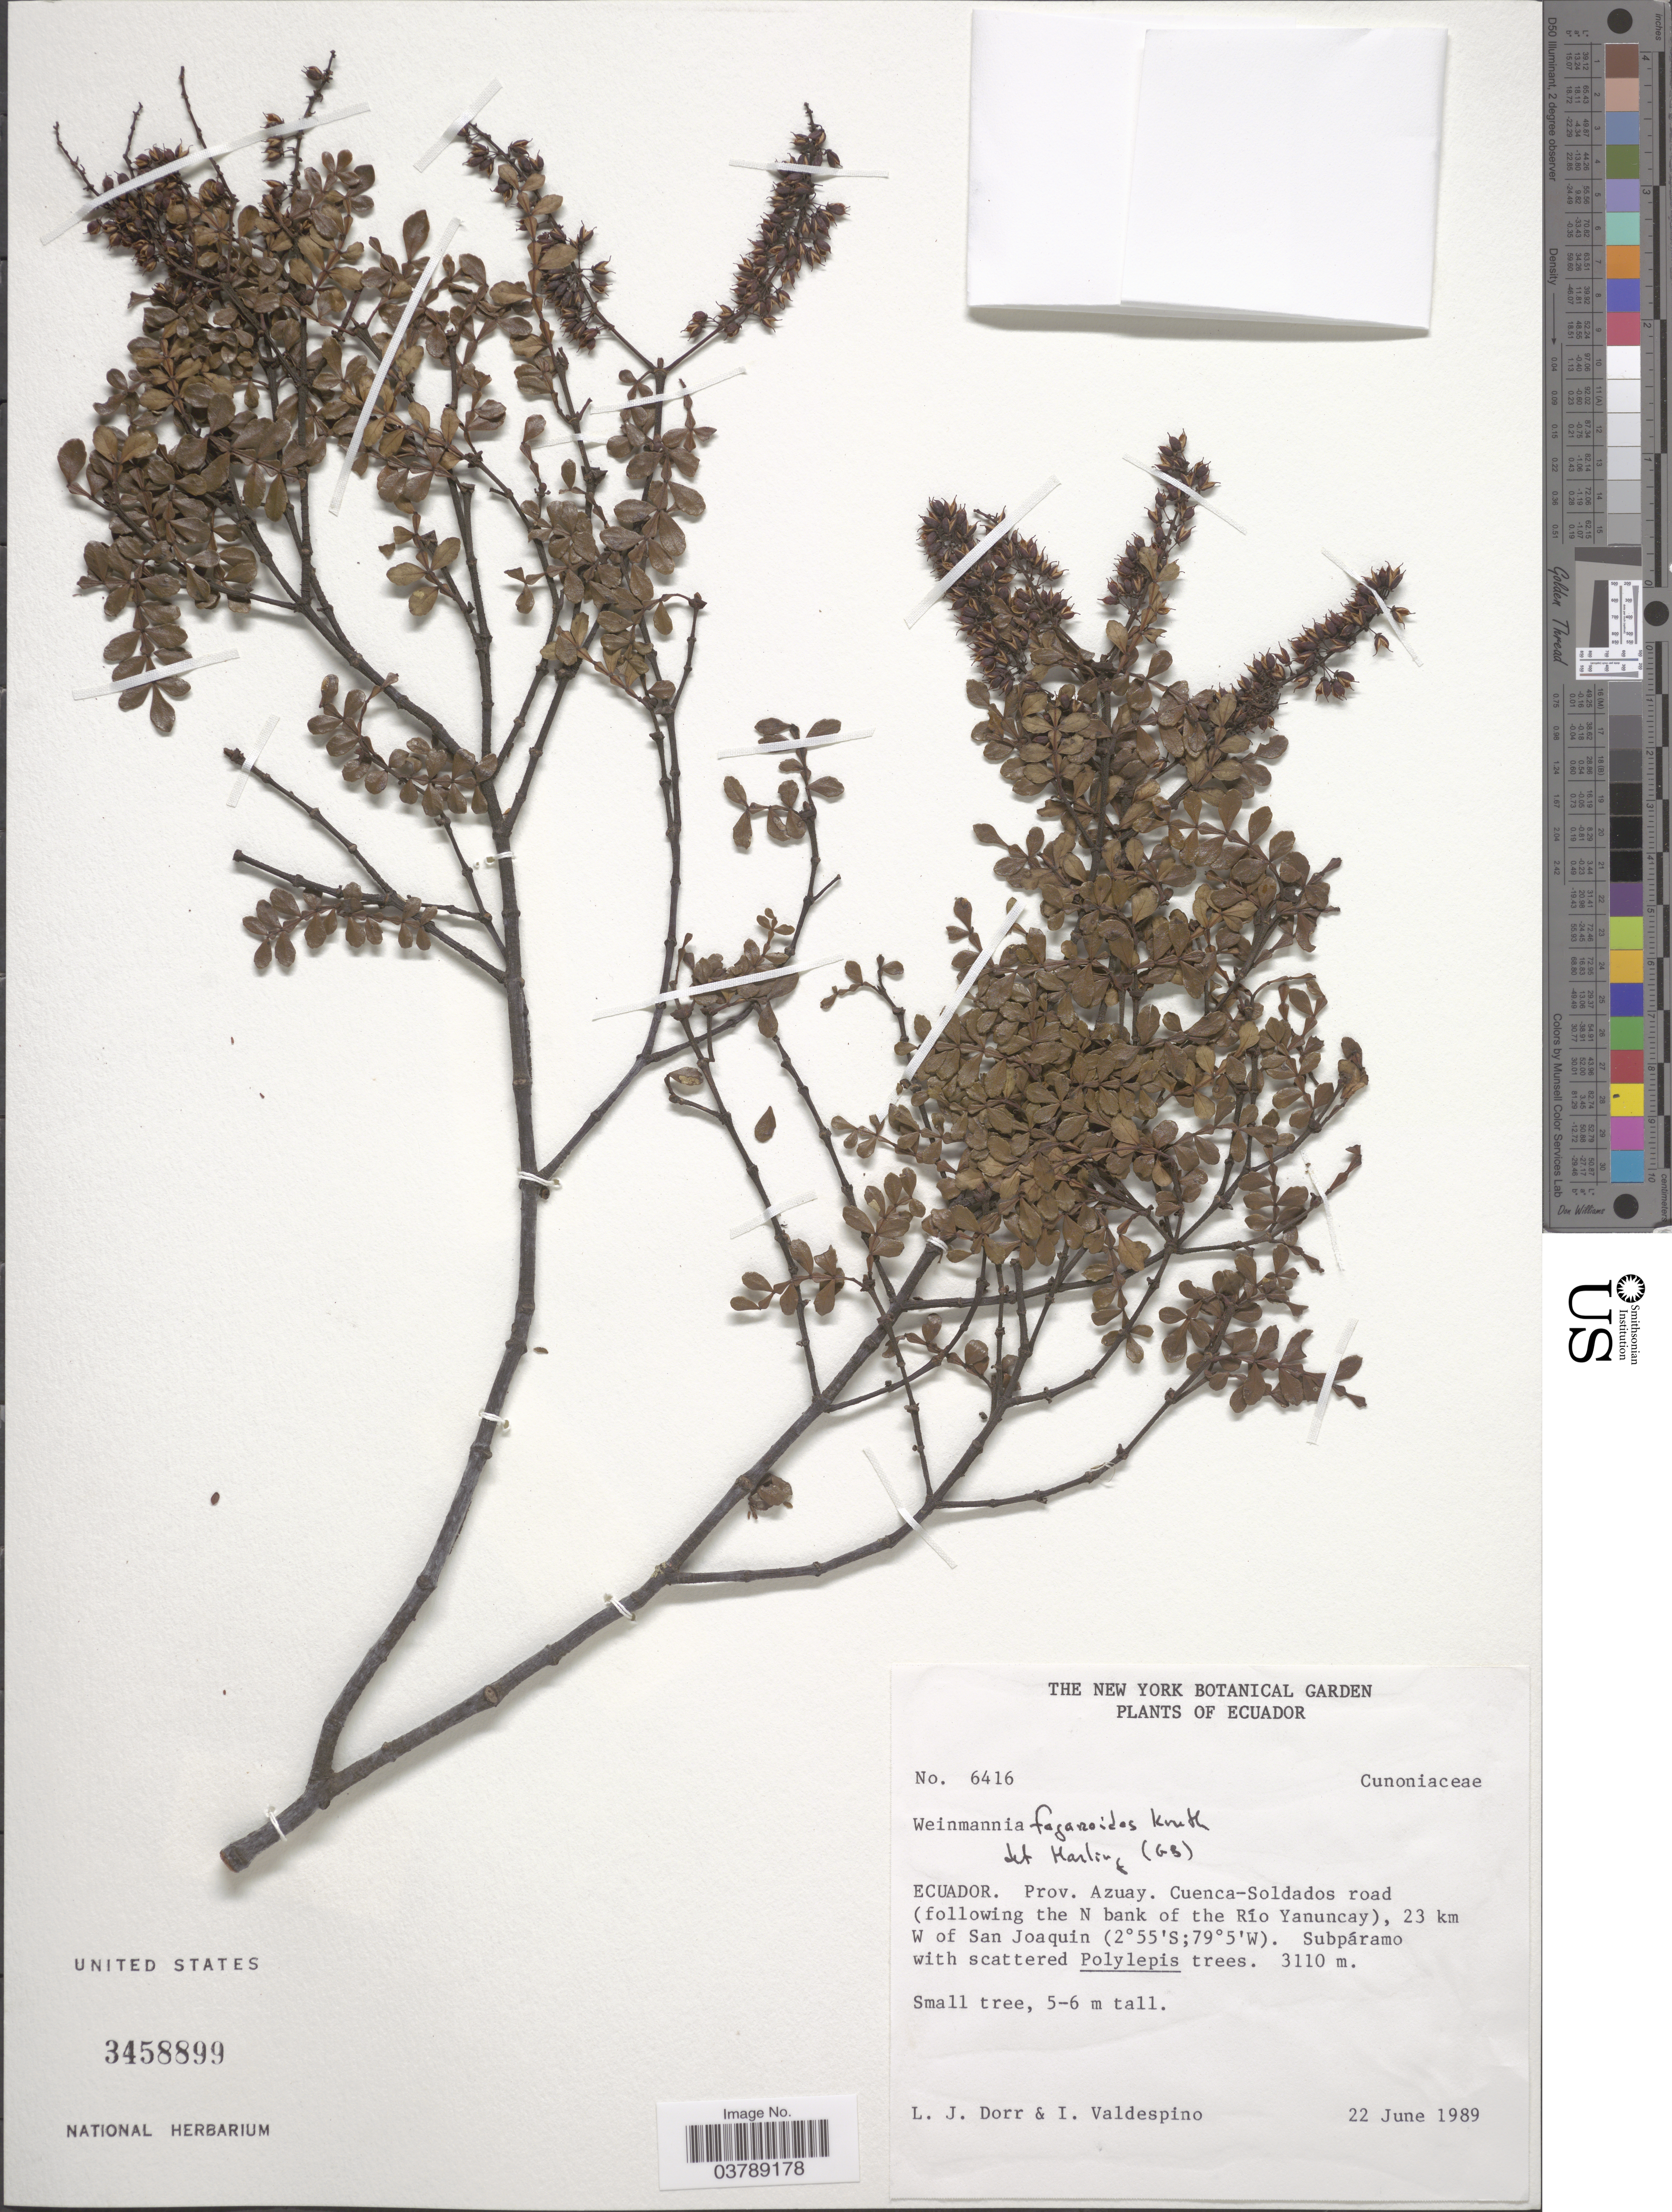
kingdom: Plantae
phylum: Tracheophyta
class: Magnoliopsida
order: Oxalidales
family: Cunoniaceae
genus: Weinmannia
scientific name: Weinmannia fagaroides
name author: Kunth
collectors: L. J. Dorr & I. Valdespino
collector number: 6416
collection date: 1989-06-22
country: Ecuador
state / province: Azuay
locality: Cuenca-Soldados road (following the N bank of the Río Yanuncay), 23 km W of San Joaquin.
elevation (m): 3110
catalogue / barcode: US 3458899